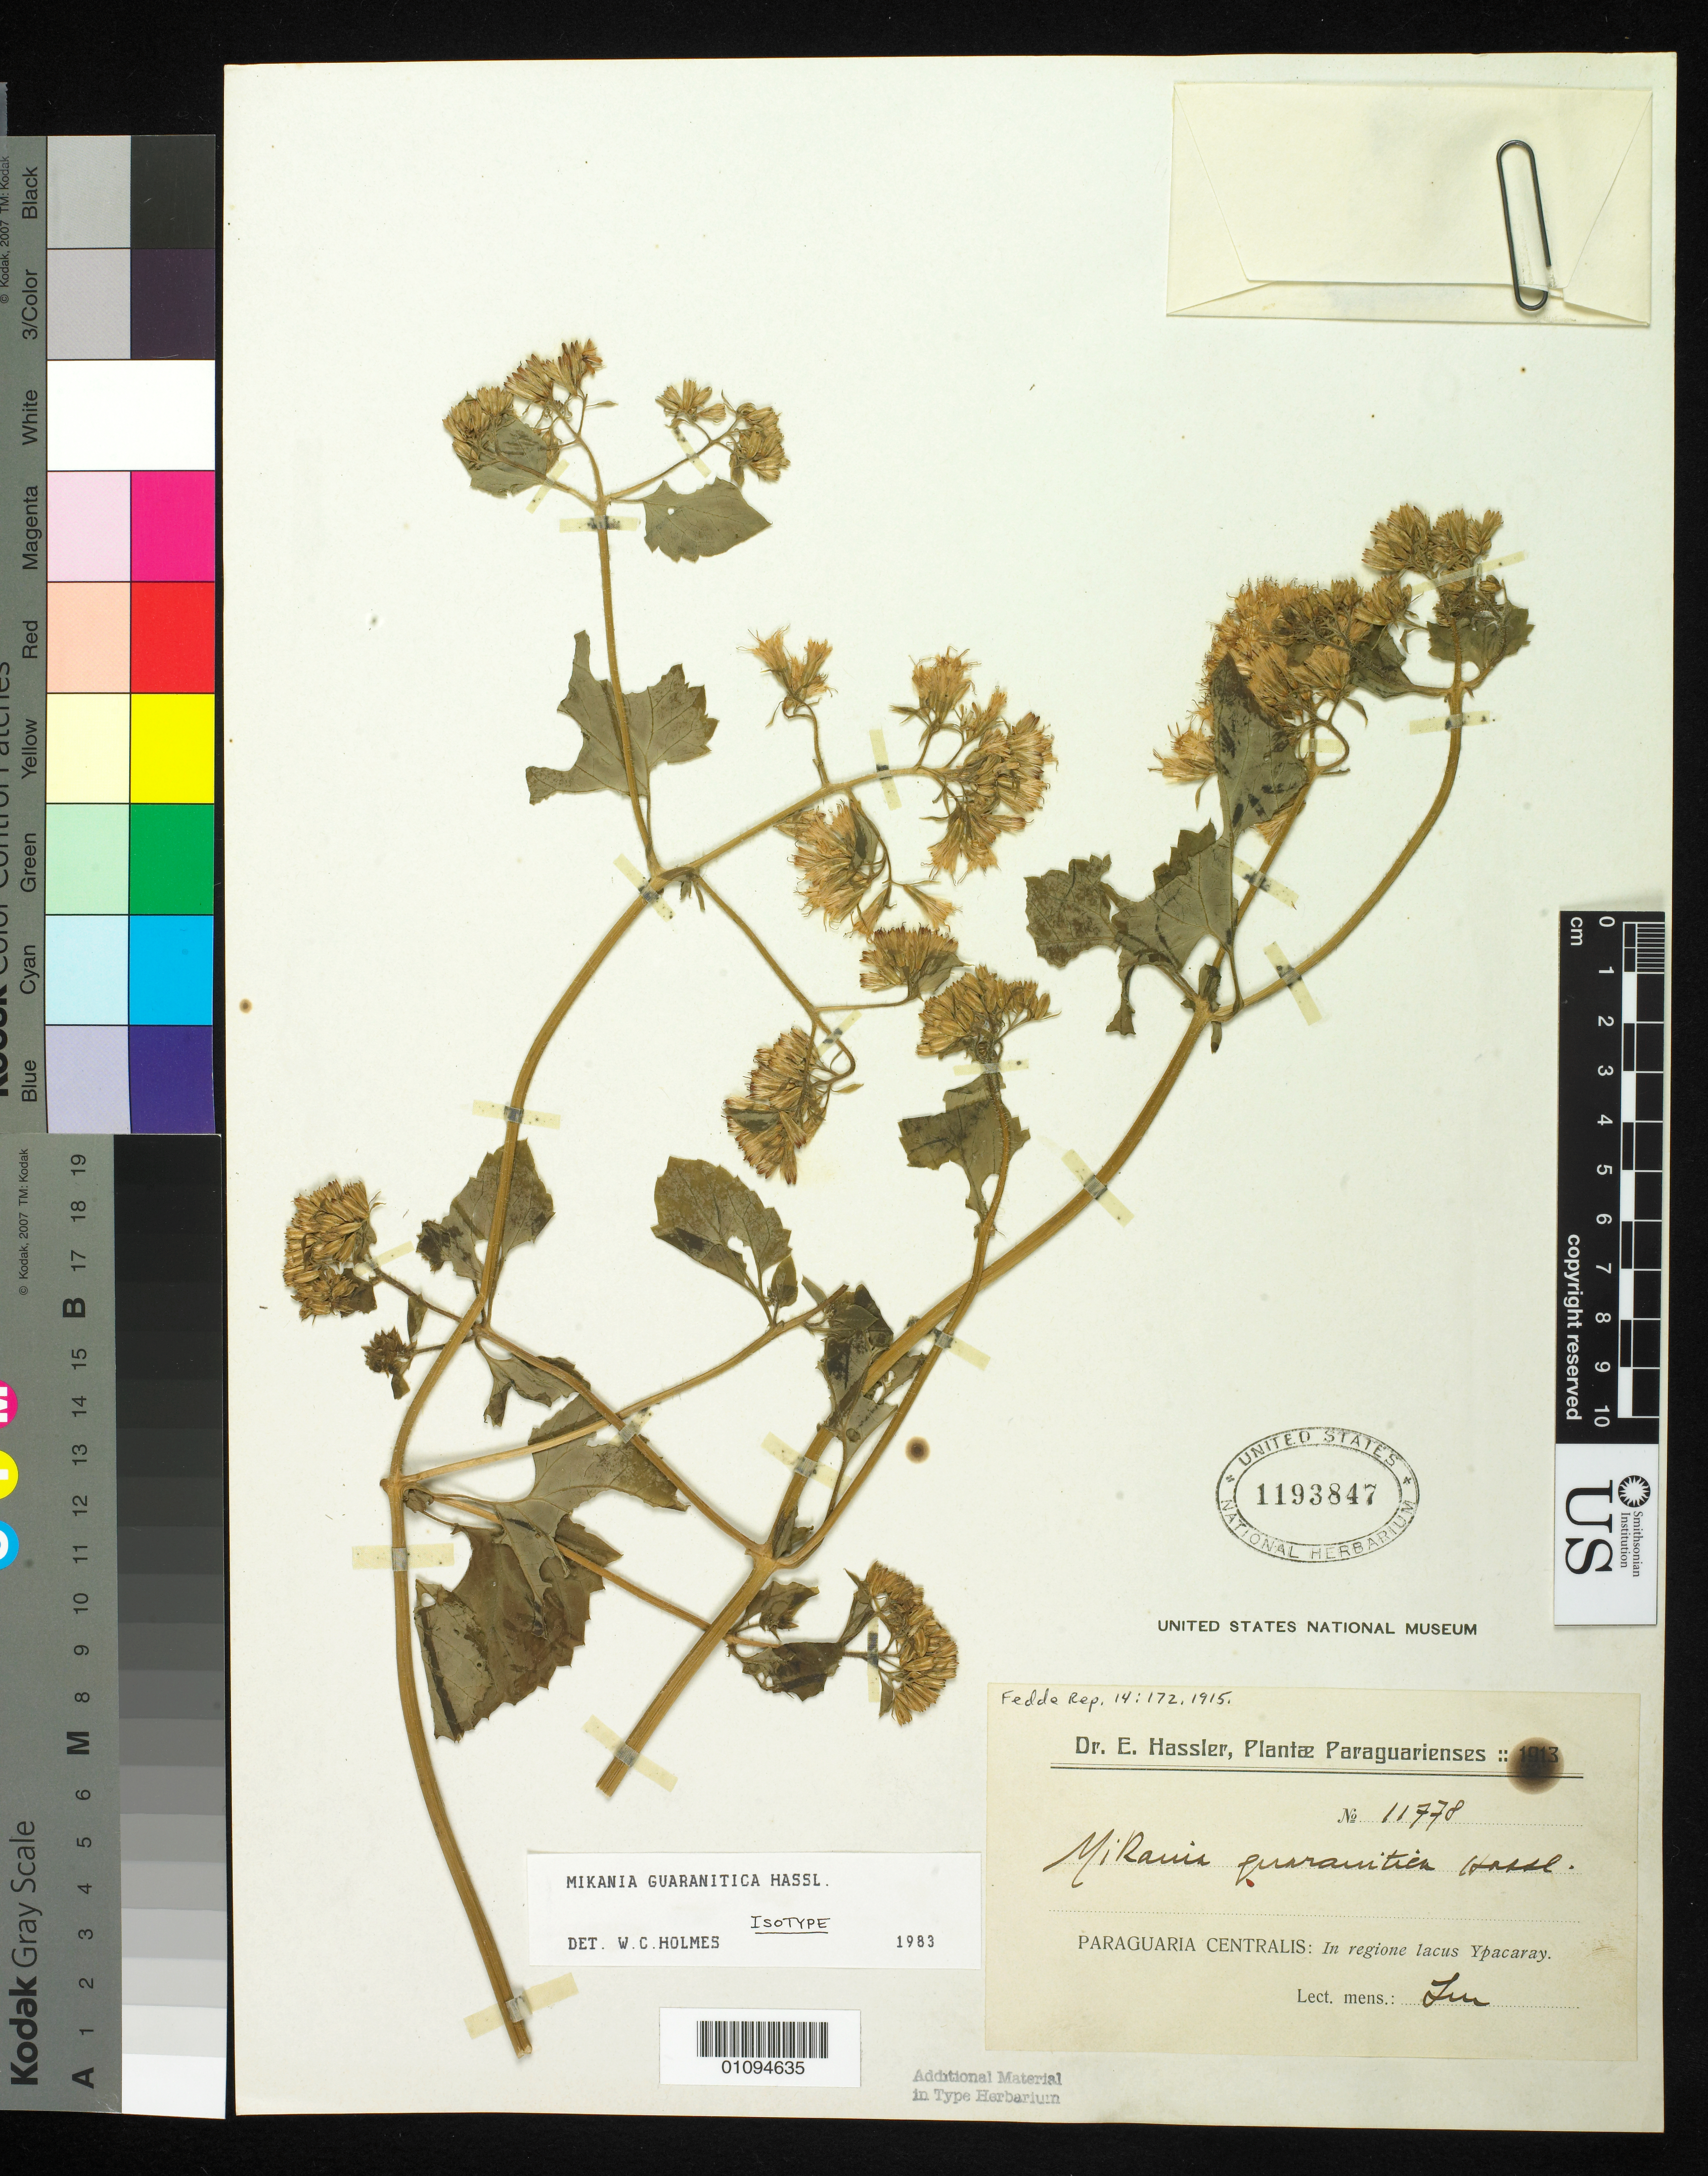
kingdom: Plantae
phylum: Tracheophyta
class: Magnoliopsida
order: Asterales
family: Asteraceae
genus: Mikania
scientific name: Mikania guaranitica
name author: Hassl.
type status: Isotype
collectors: E. Hassler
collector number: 11778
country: Paraguay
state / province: Central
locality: Ypacaray.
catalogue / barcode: US 1193847